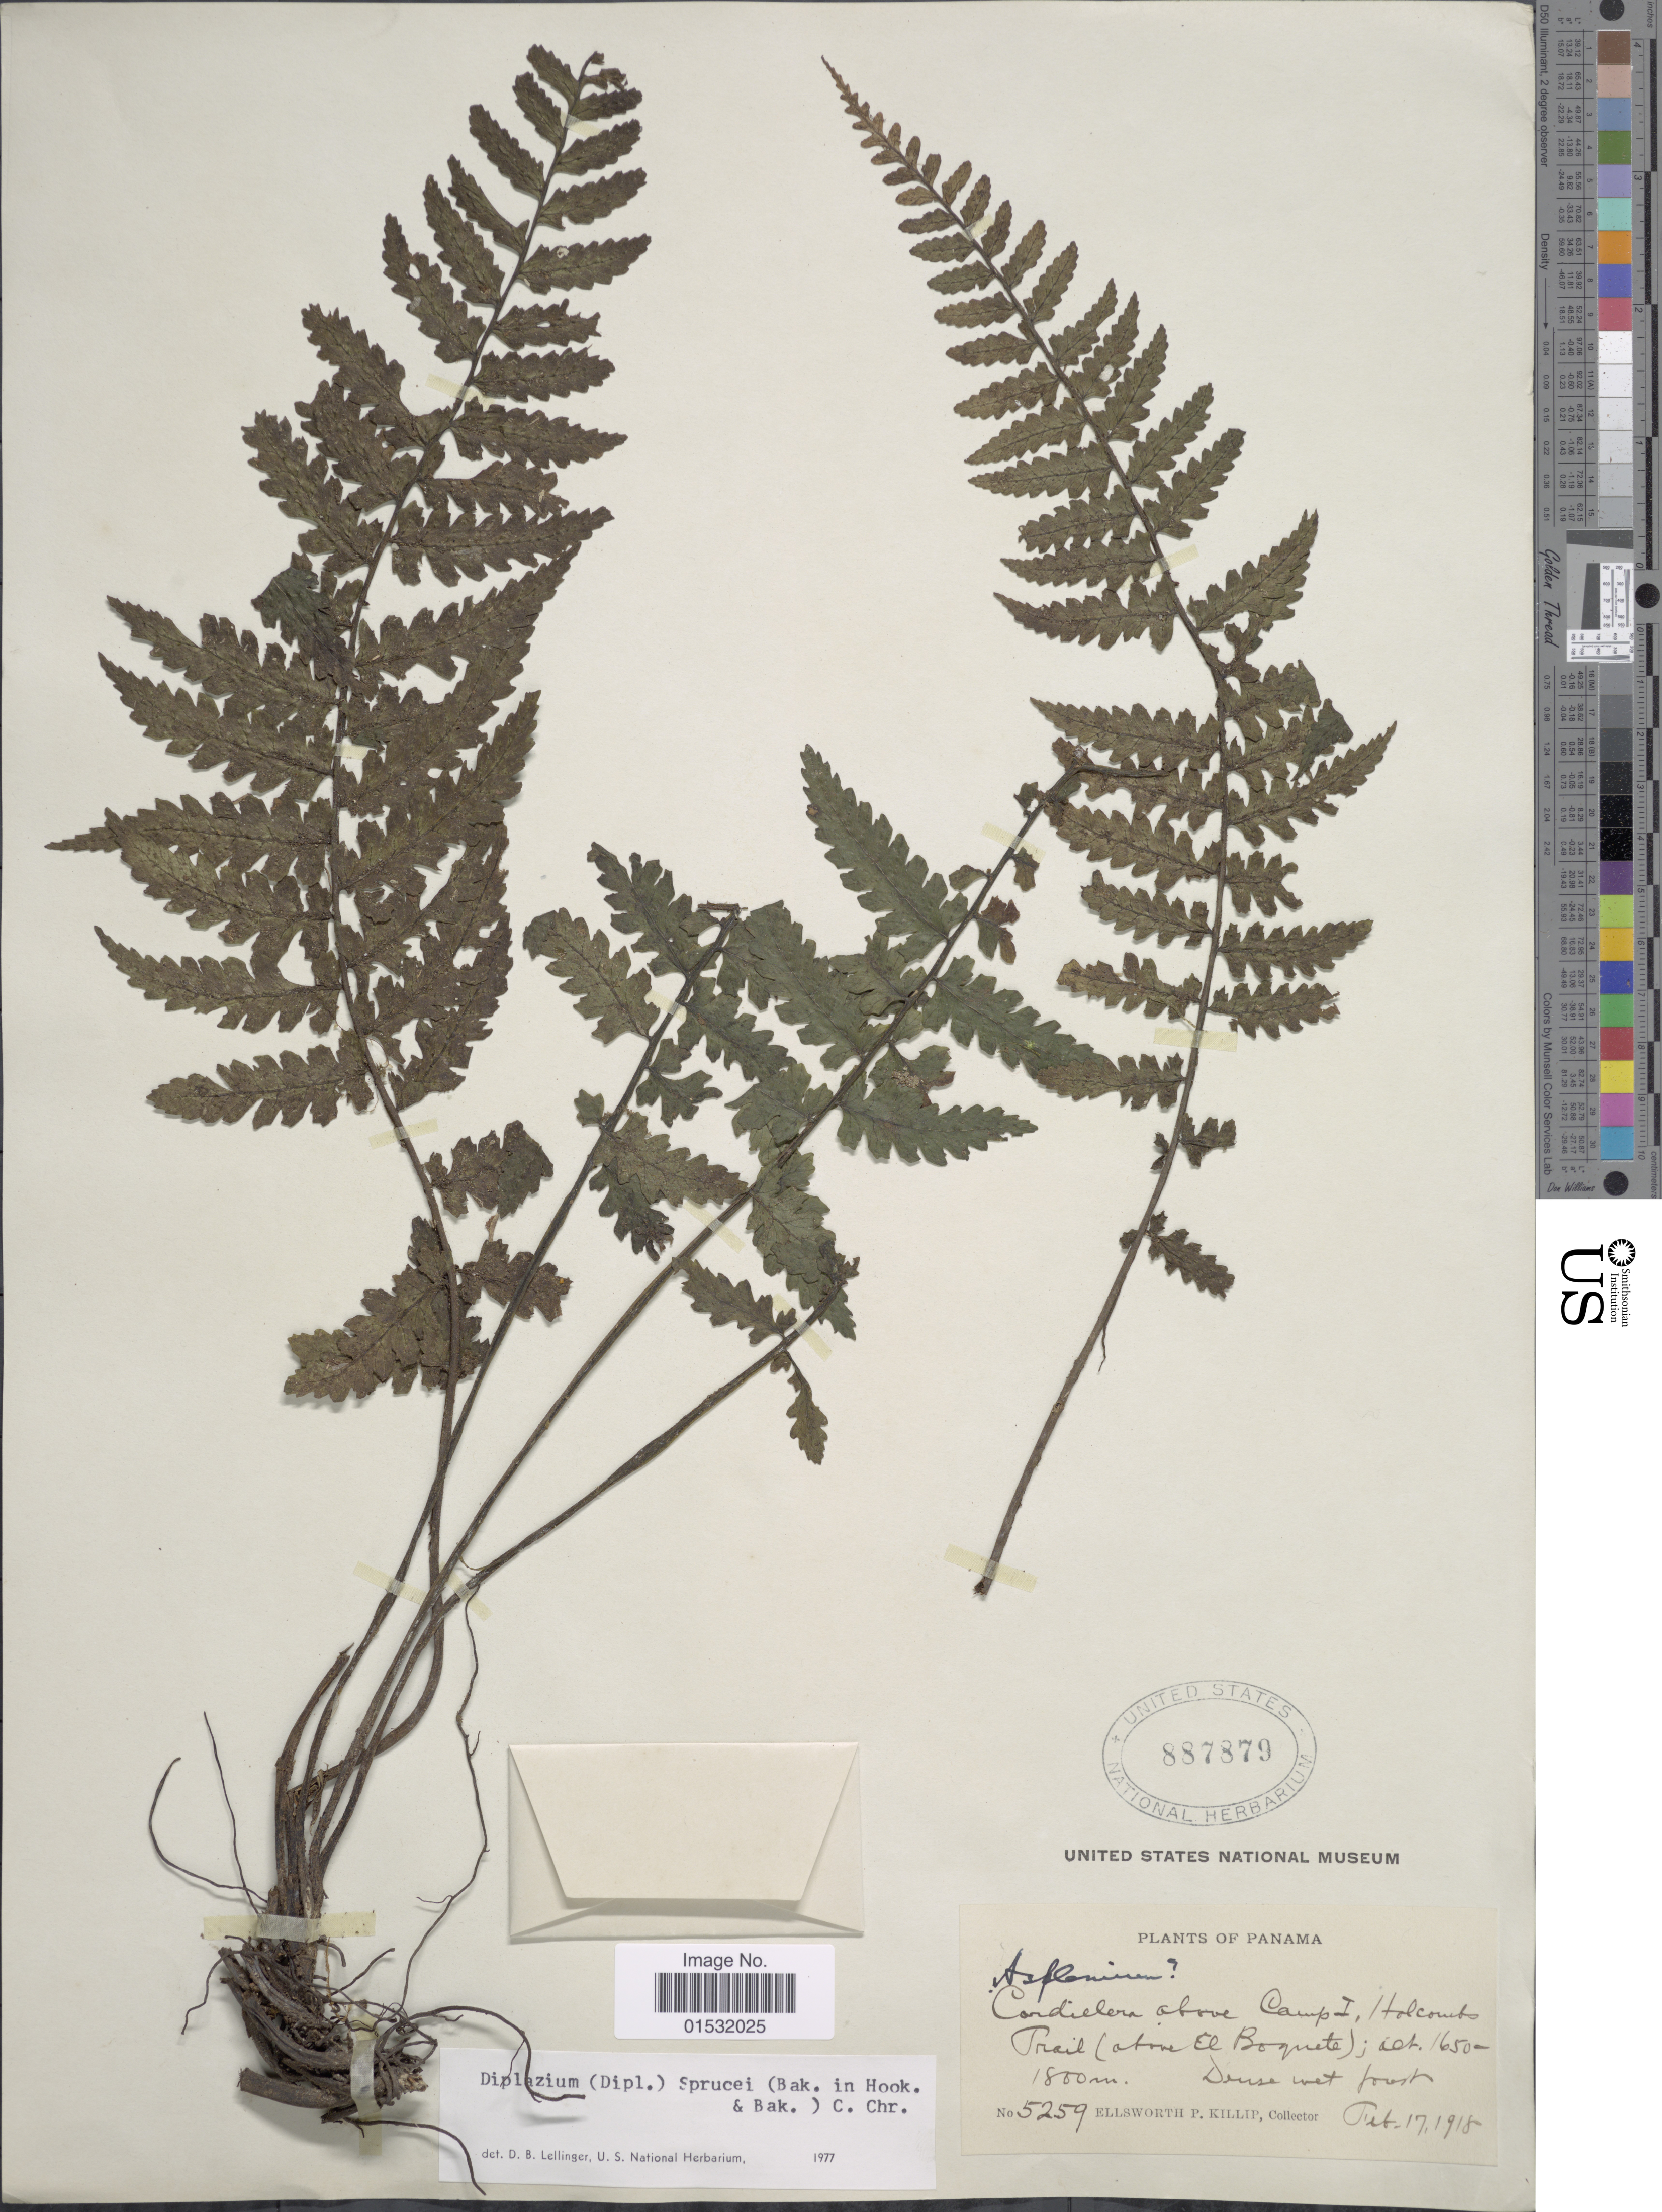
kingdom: Plantae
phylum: Tracheophyta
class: Polypodiopsida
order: Polypodiales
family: Athyriaceae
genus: Diplazium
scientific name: Diplazium sprucei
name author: (Baker) C. Chr.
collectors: E. P. Killip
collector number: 5259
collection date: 1918-02-17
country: Panama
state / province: Chiriqui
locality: Cordillera above Camp 1, Holcomb's Trail (above El Boquete)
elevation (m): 1650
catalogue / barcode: US 887879